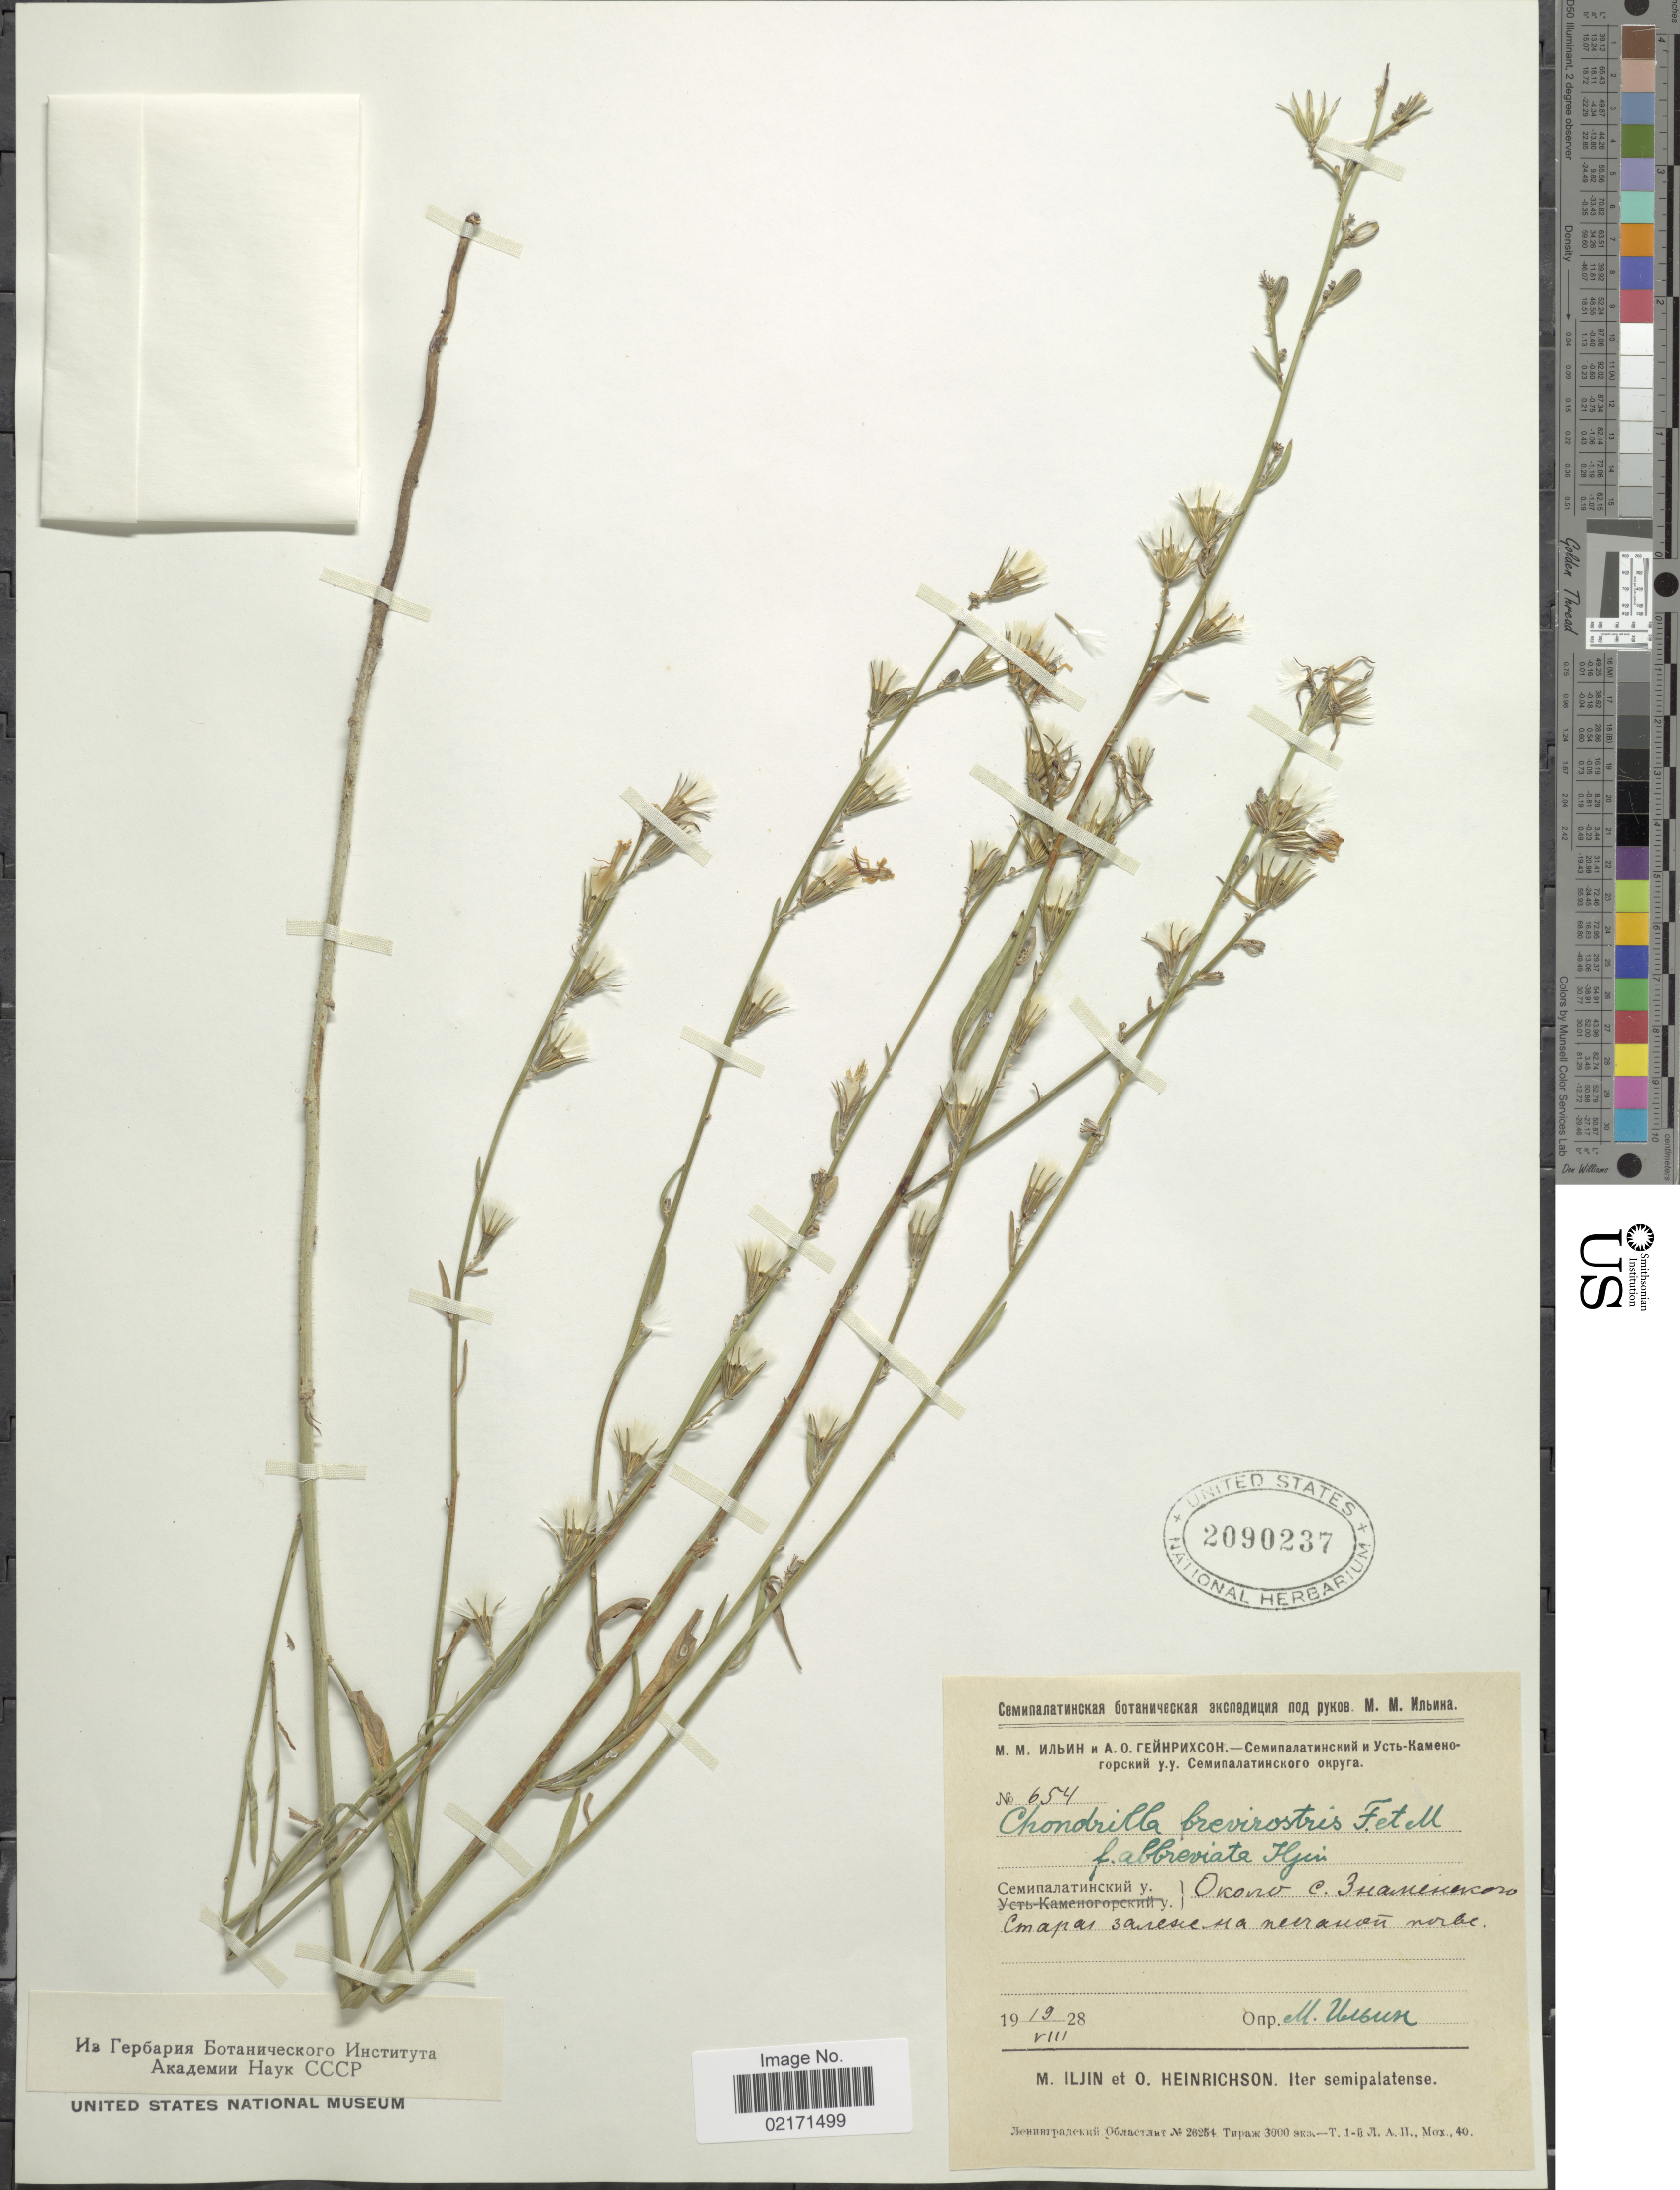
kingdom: Plantae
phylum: Tracheophyta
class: Magnoliopsida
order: Asterales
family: Asteraceae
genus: Chondrilla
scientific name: Chondrilla brevirostris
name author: Fisch. & C.A. Mey.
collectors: M. Iljin & O. Heinrichson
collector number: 654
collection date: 1928-08-19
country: Kazakhstan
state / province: East Kazakhstan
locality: Near Znamenskoye.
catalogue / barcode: US 2090237